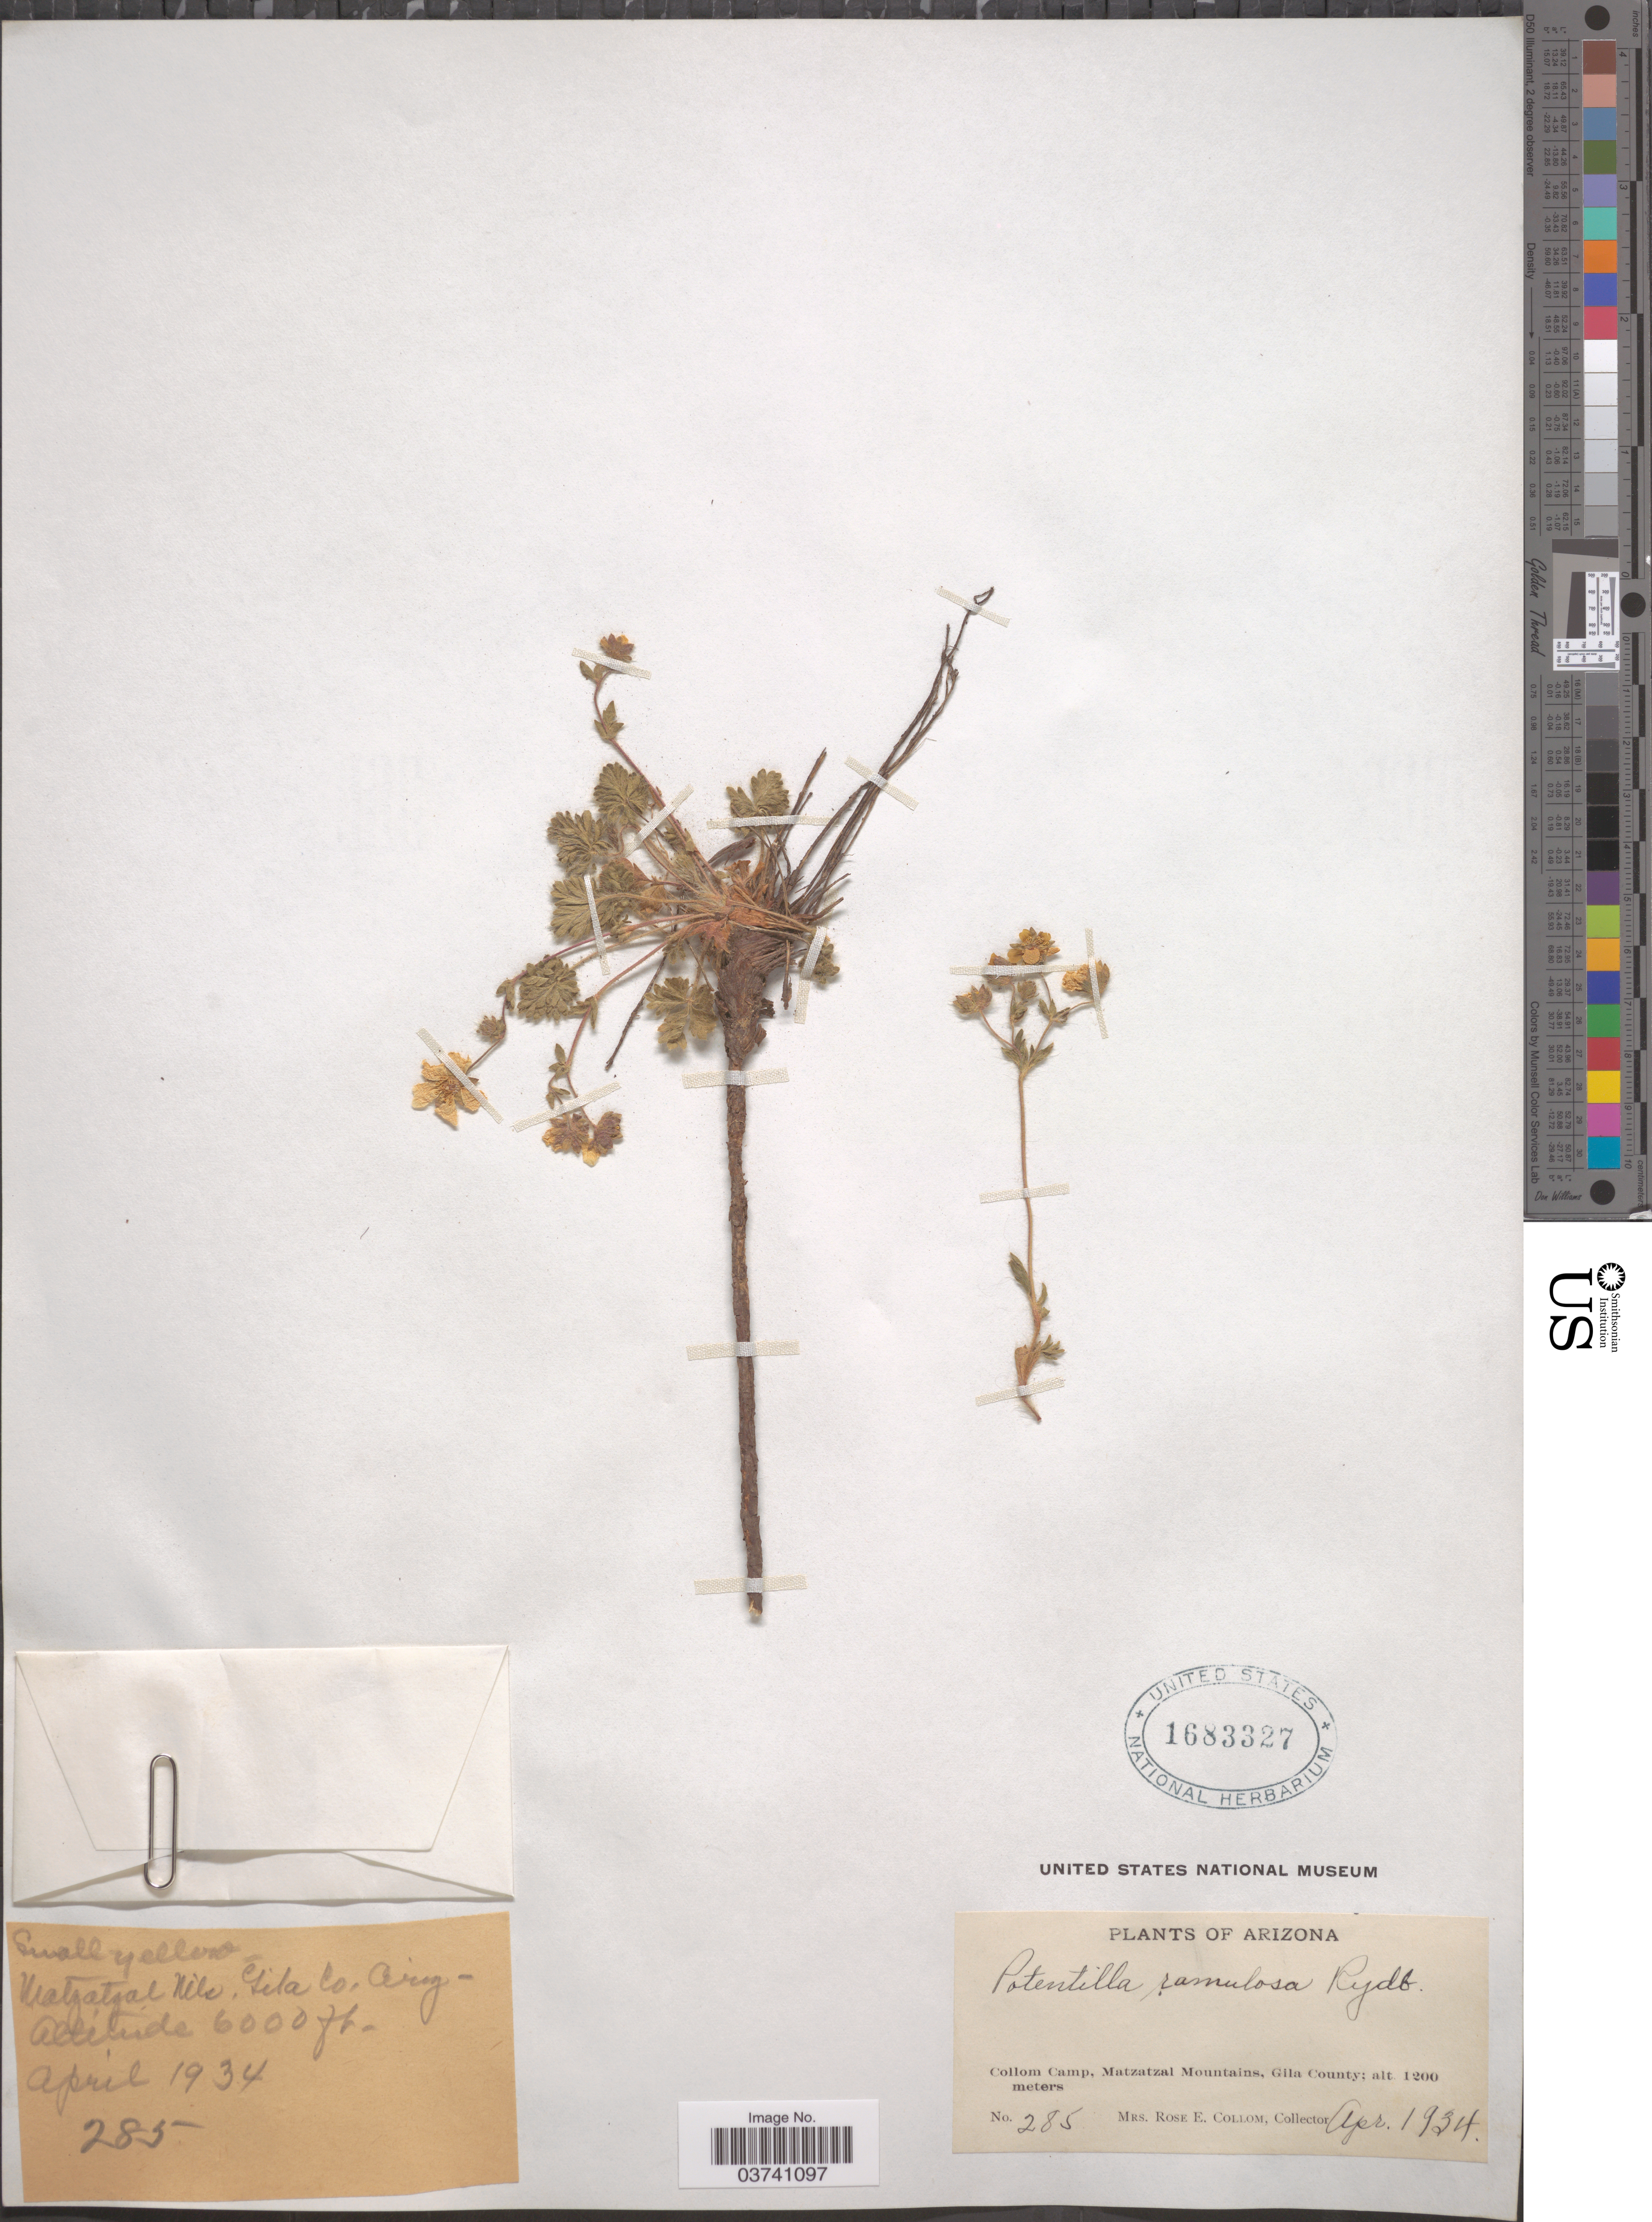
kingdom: Plantae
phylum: Tracheophyta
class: Magnoliopsida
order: Rosales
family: Rosaceae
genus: Potentilla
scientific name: Potentilla ramulosa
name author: Rydb.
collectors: R. E. Collom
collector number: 285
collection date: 1934-04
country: United States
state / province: Arizona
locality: Collom Camp, Matzatzal Mountains, Gila County.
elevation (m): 1829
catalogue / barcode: US 1683327